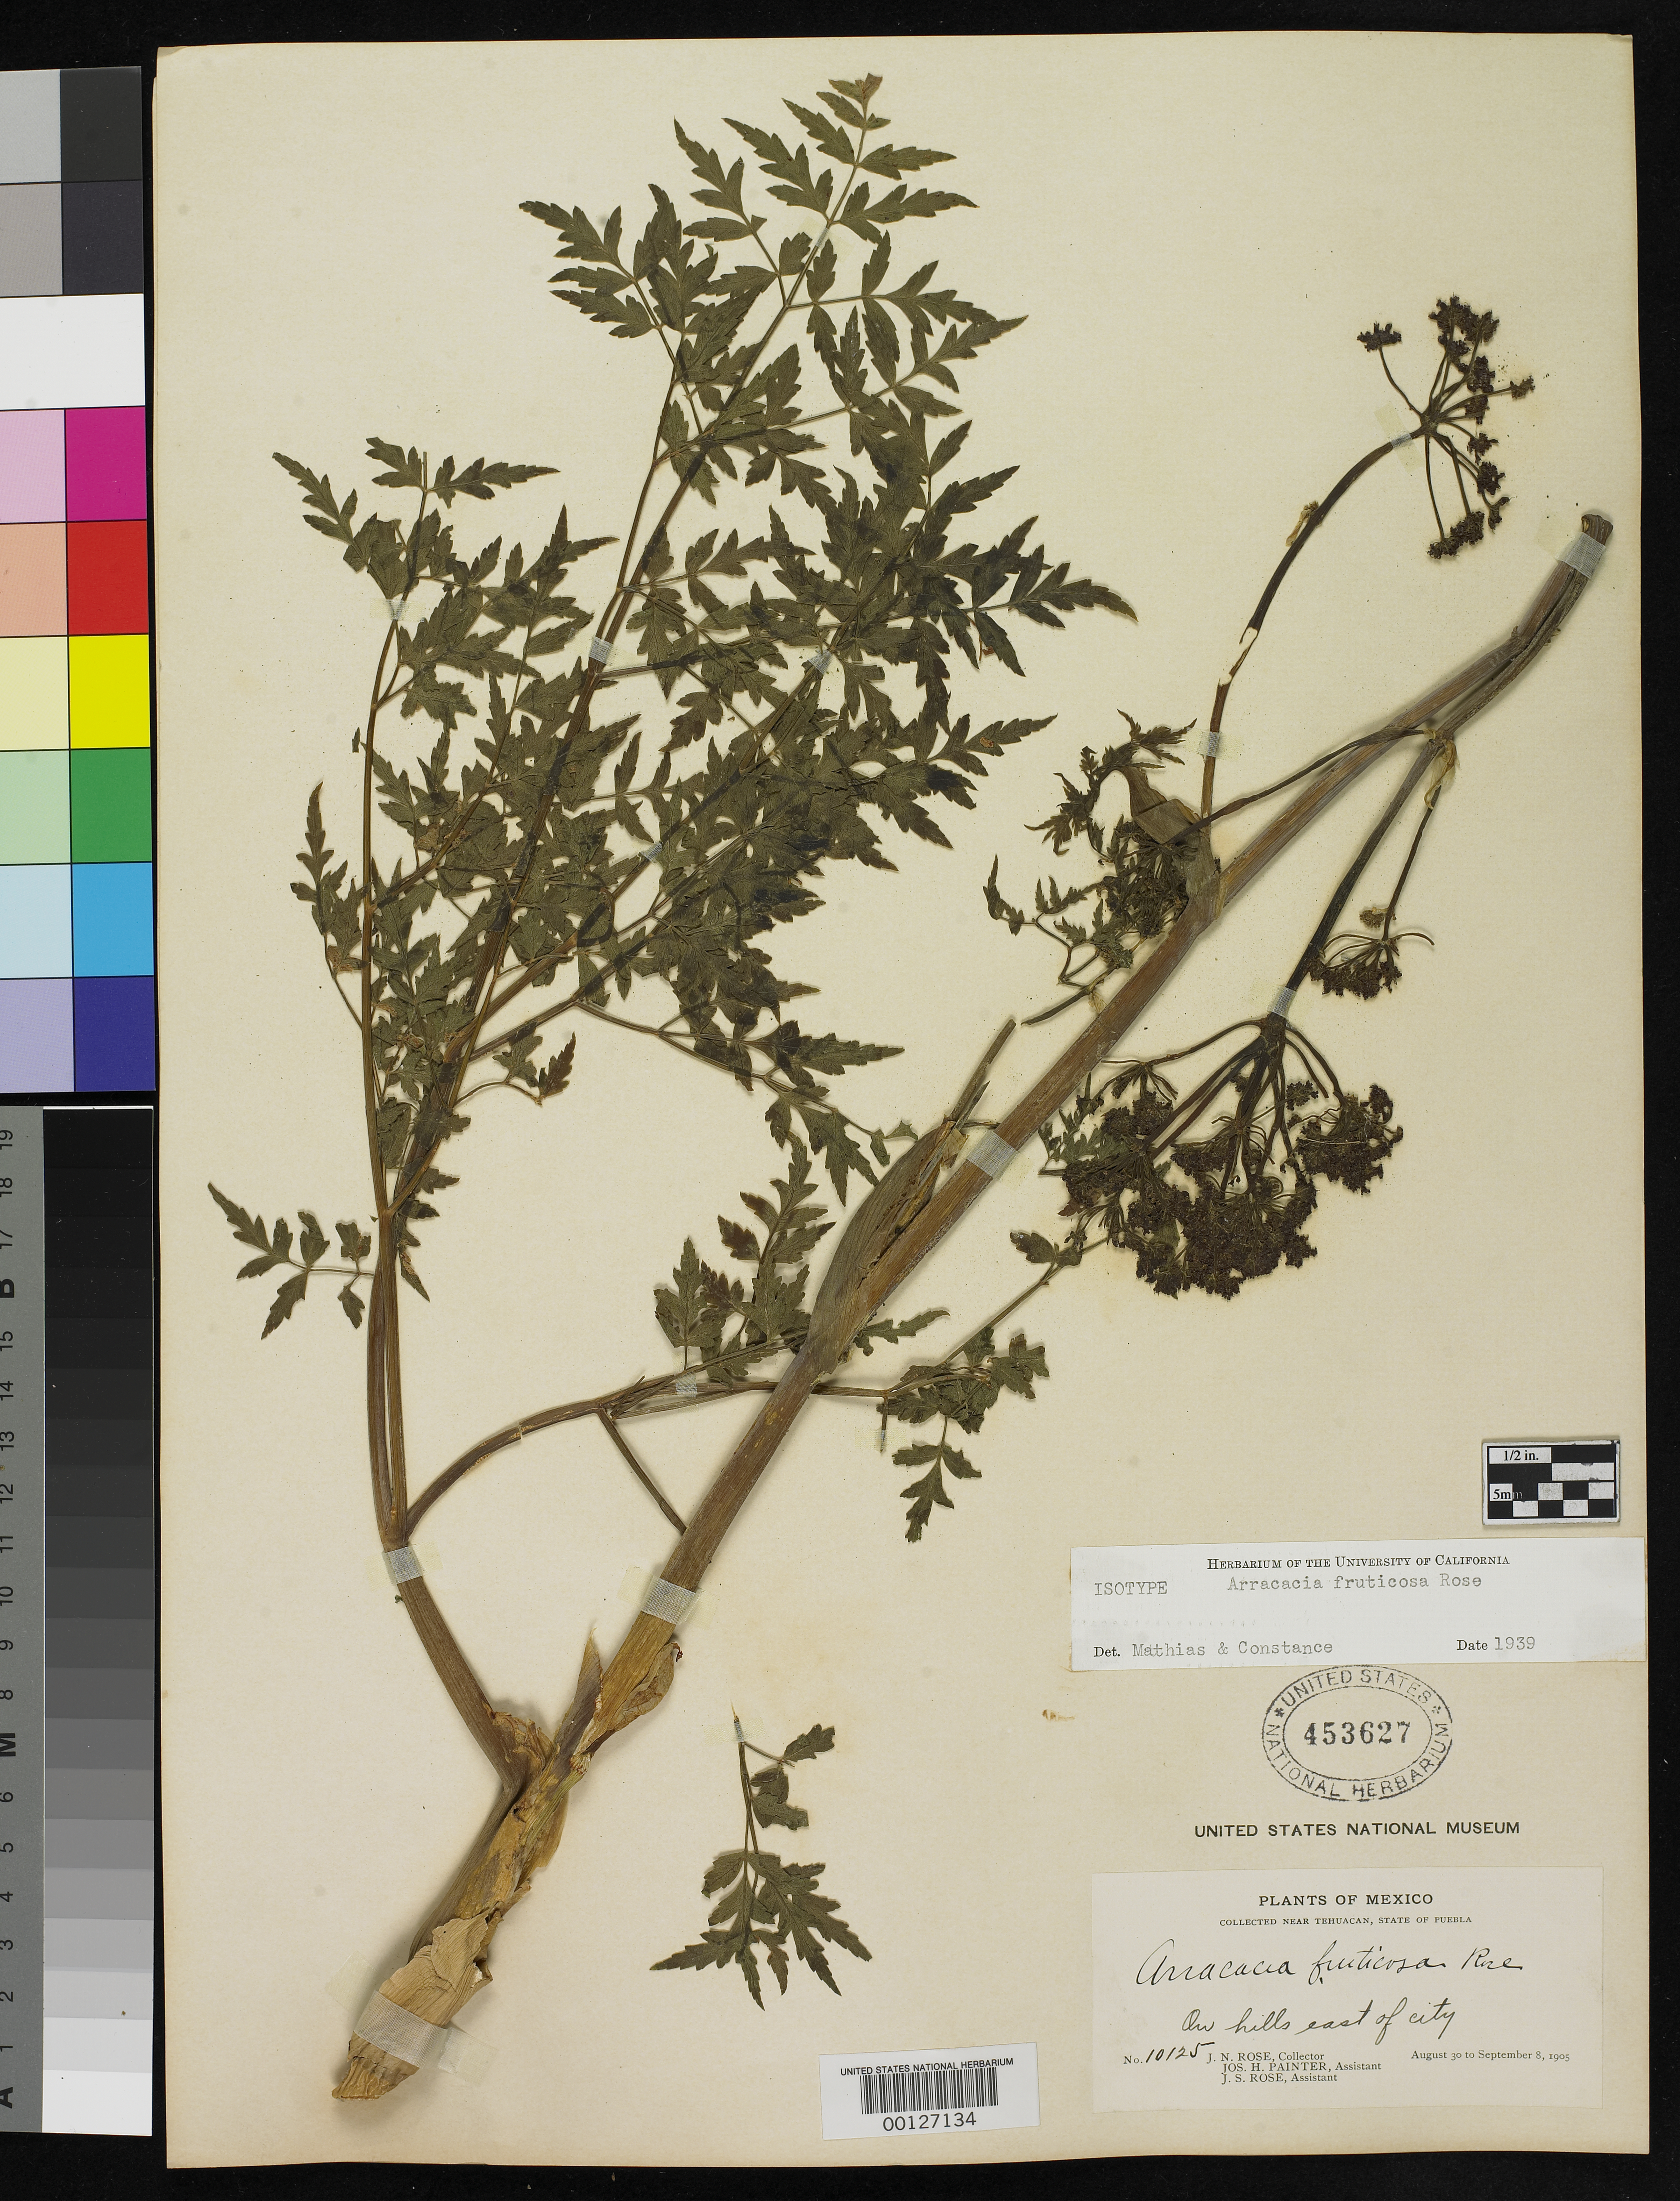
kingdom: Plantae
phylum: Tracheophyta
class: Magnoliopsida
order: Apiales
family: Apiaceae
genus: Arracacia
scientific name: Arracacia fruticosa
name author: Rose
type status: Isotype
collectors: J. N. Rose, J. H. Painter & J. S. Rose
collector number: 10125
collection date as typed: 30 Aug 1905 to 08 Sep 1905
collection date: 1905-08-30/1905-09-08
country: Mexico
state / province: Puebla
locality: Near Tehuacan, hills E of city.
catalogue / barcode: US 453627